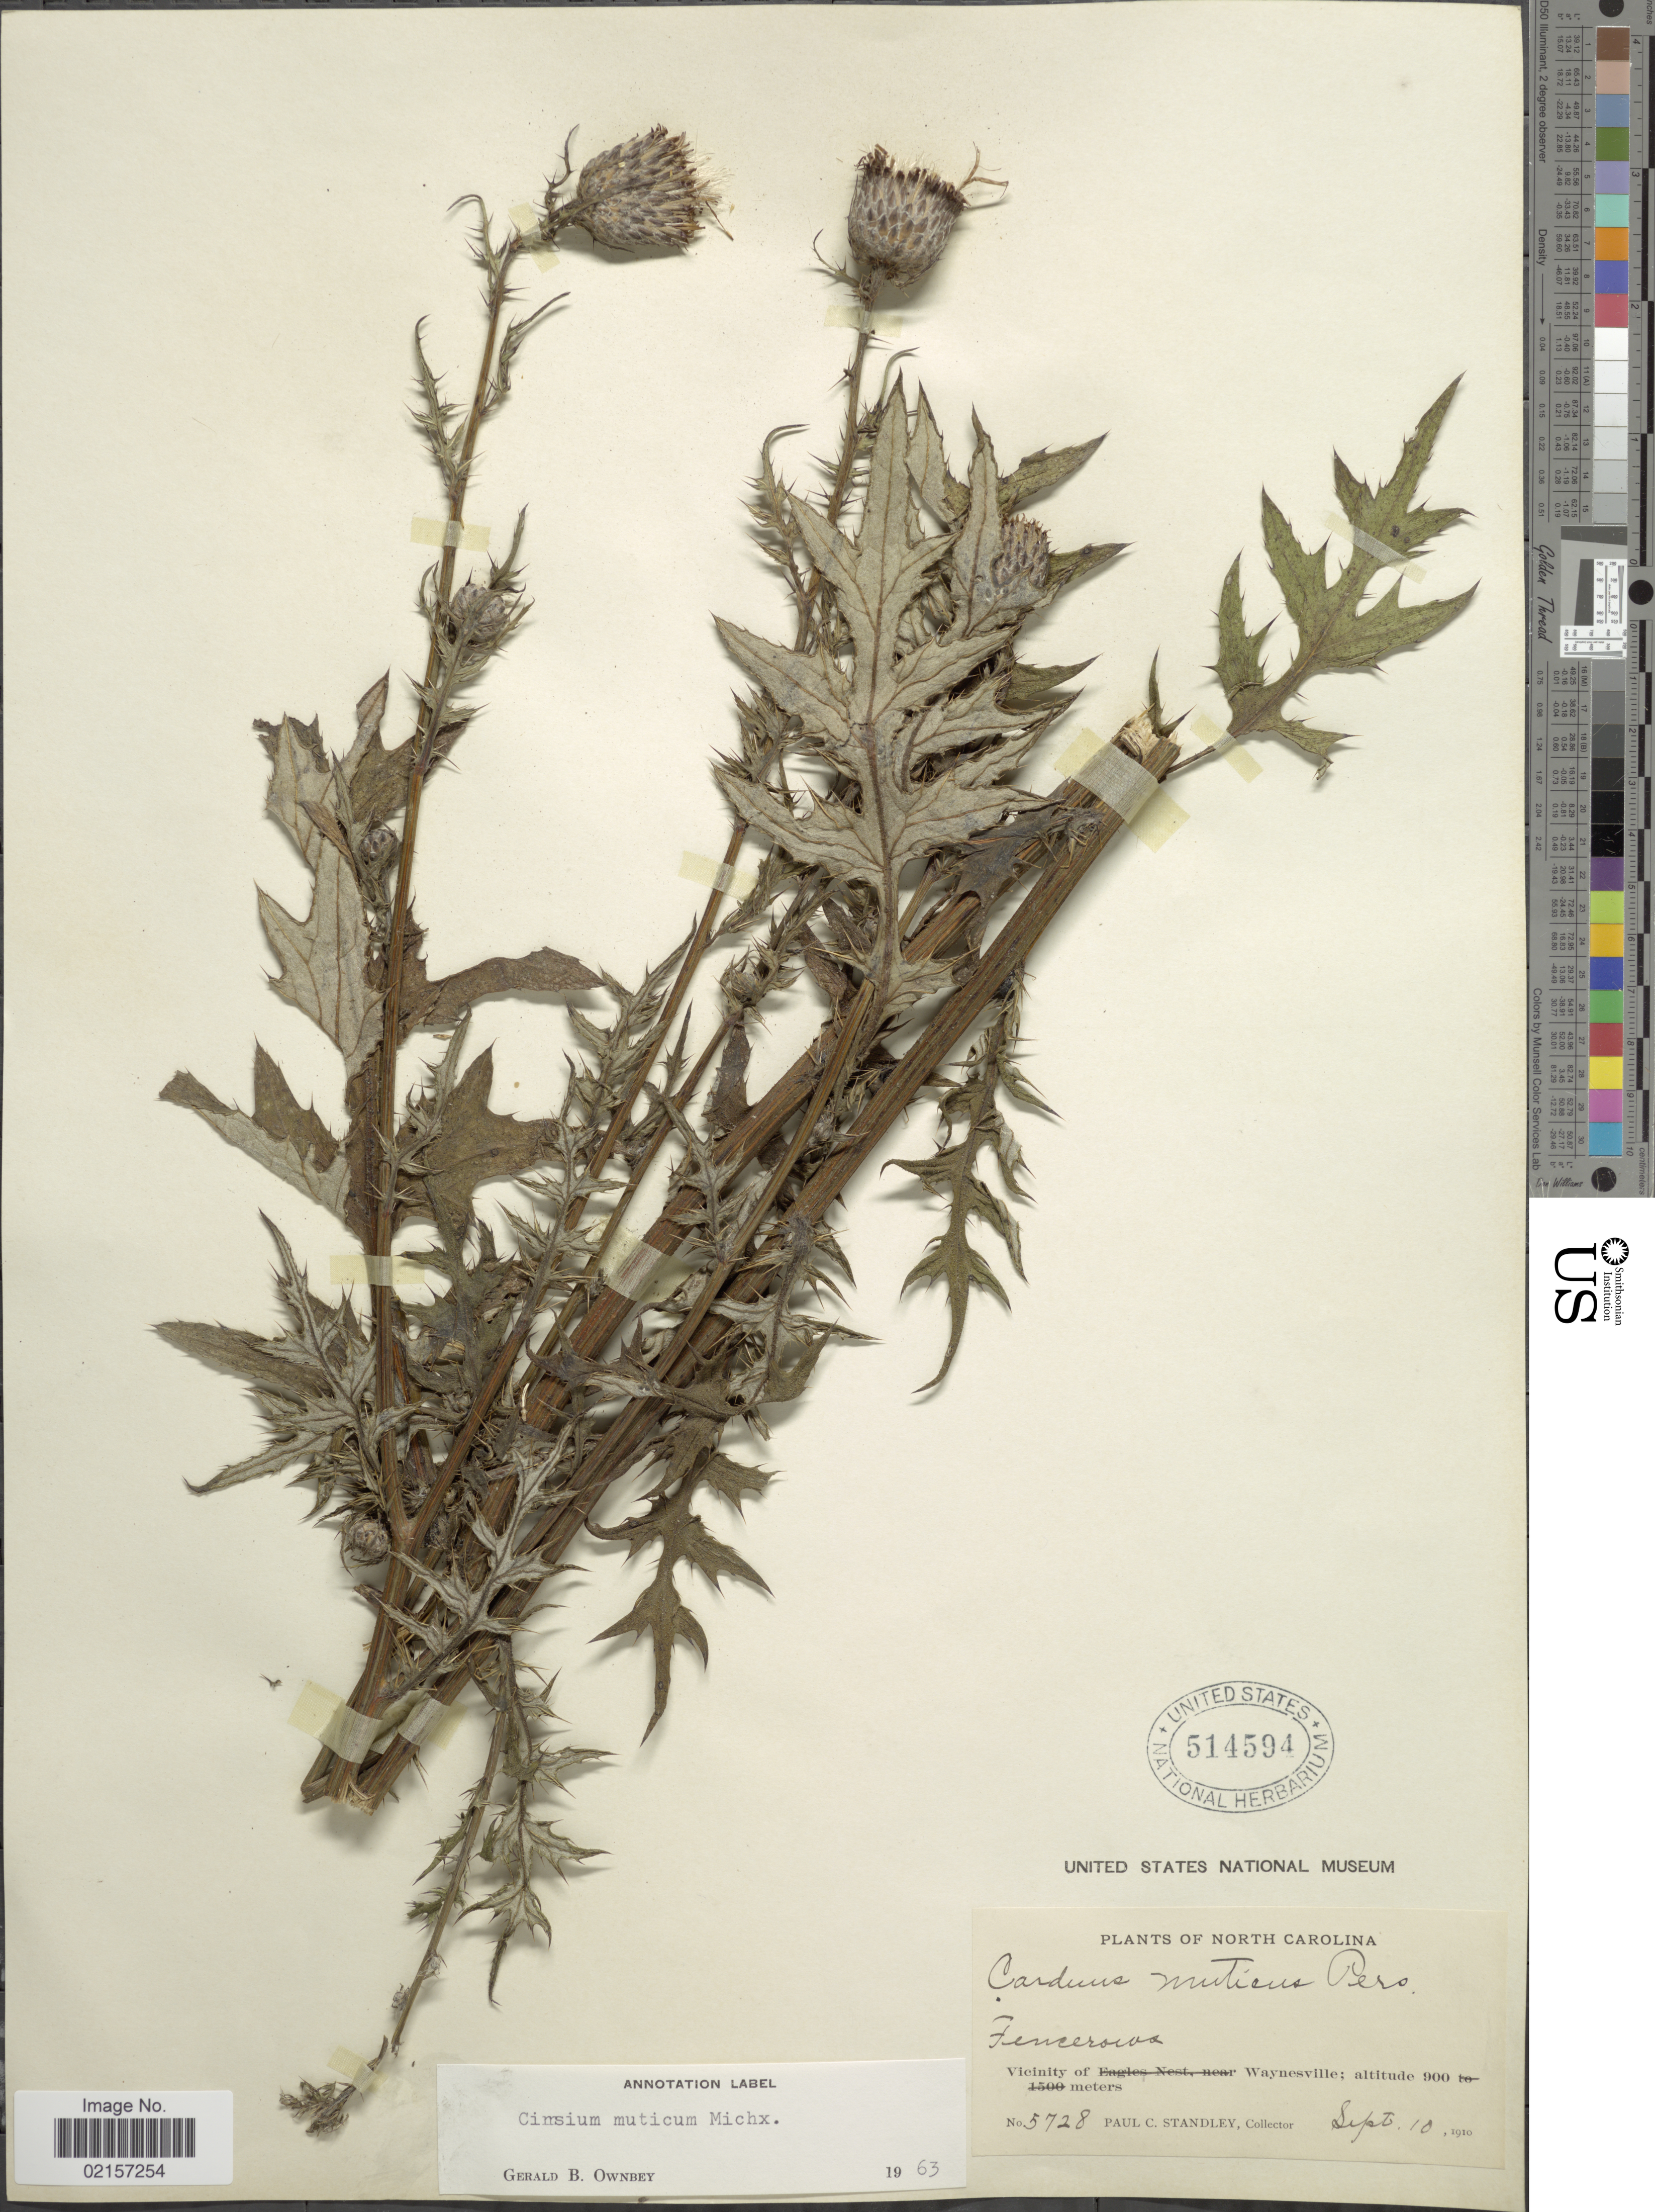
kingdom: Plantae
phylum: Tracheophyta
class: Magnoliopsida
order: Asterales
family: Asteraceae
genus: Cirsium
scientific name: Cirsium muticum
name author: Michx.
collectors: P. C. Standley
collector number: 5728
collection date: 1910-09-10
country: United States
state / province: North Carolina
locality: Fencerows, vicinity of Waynesville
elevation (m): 900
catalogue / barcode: US 514594